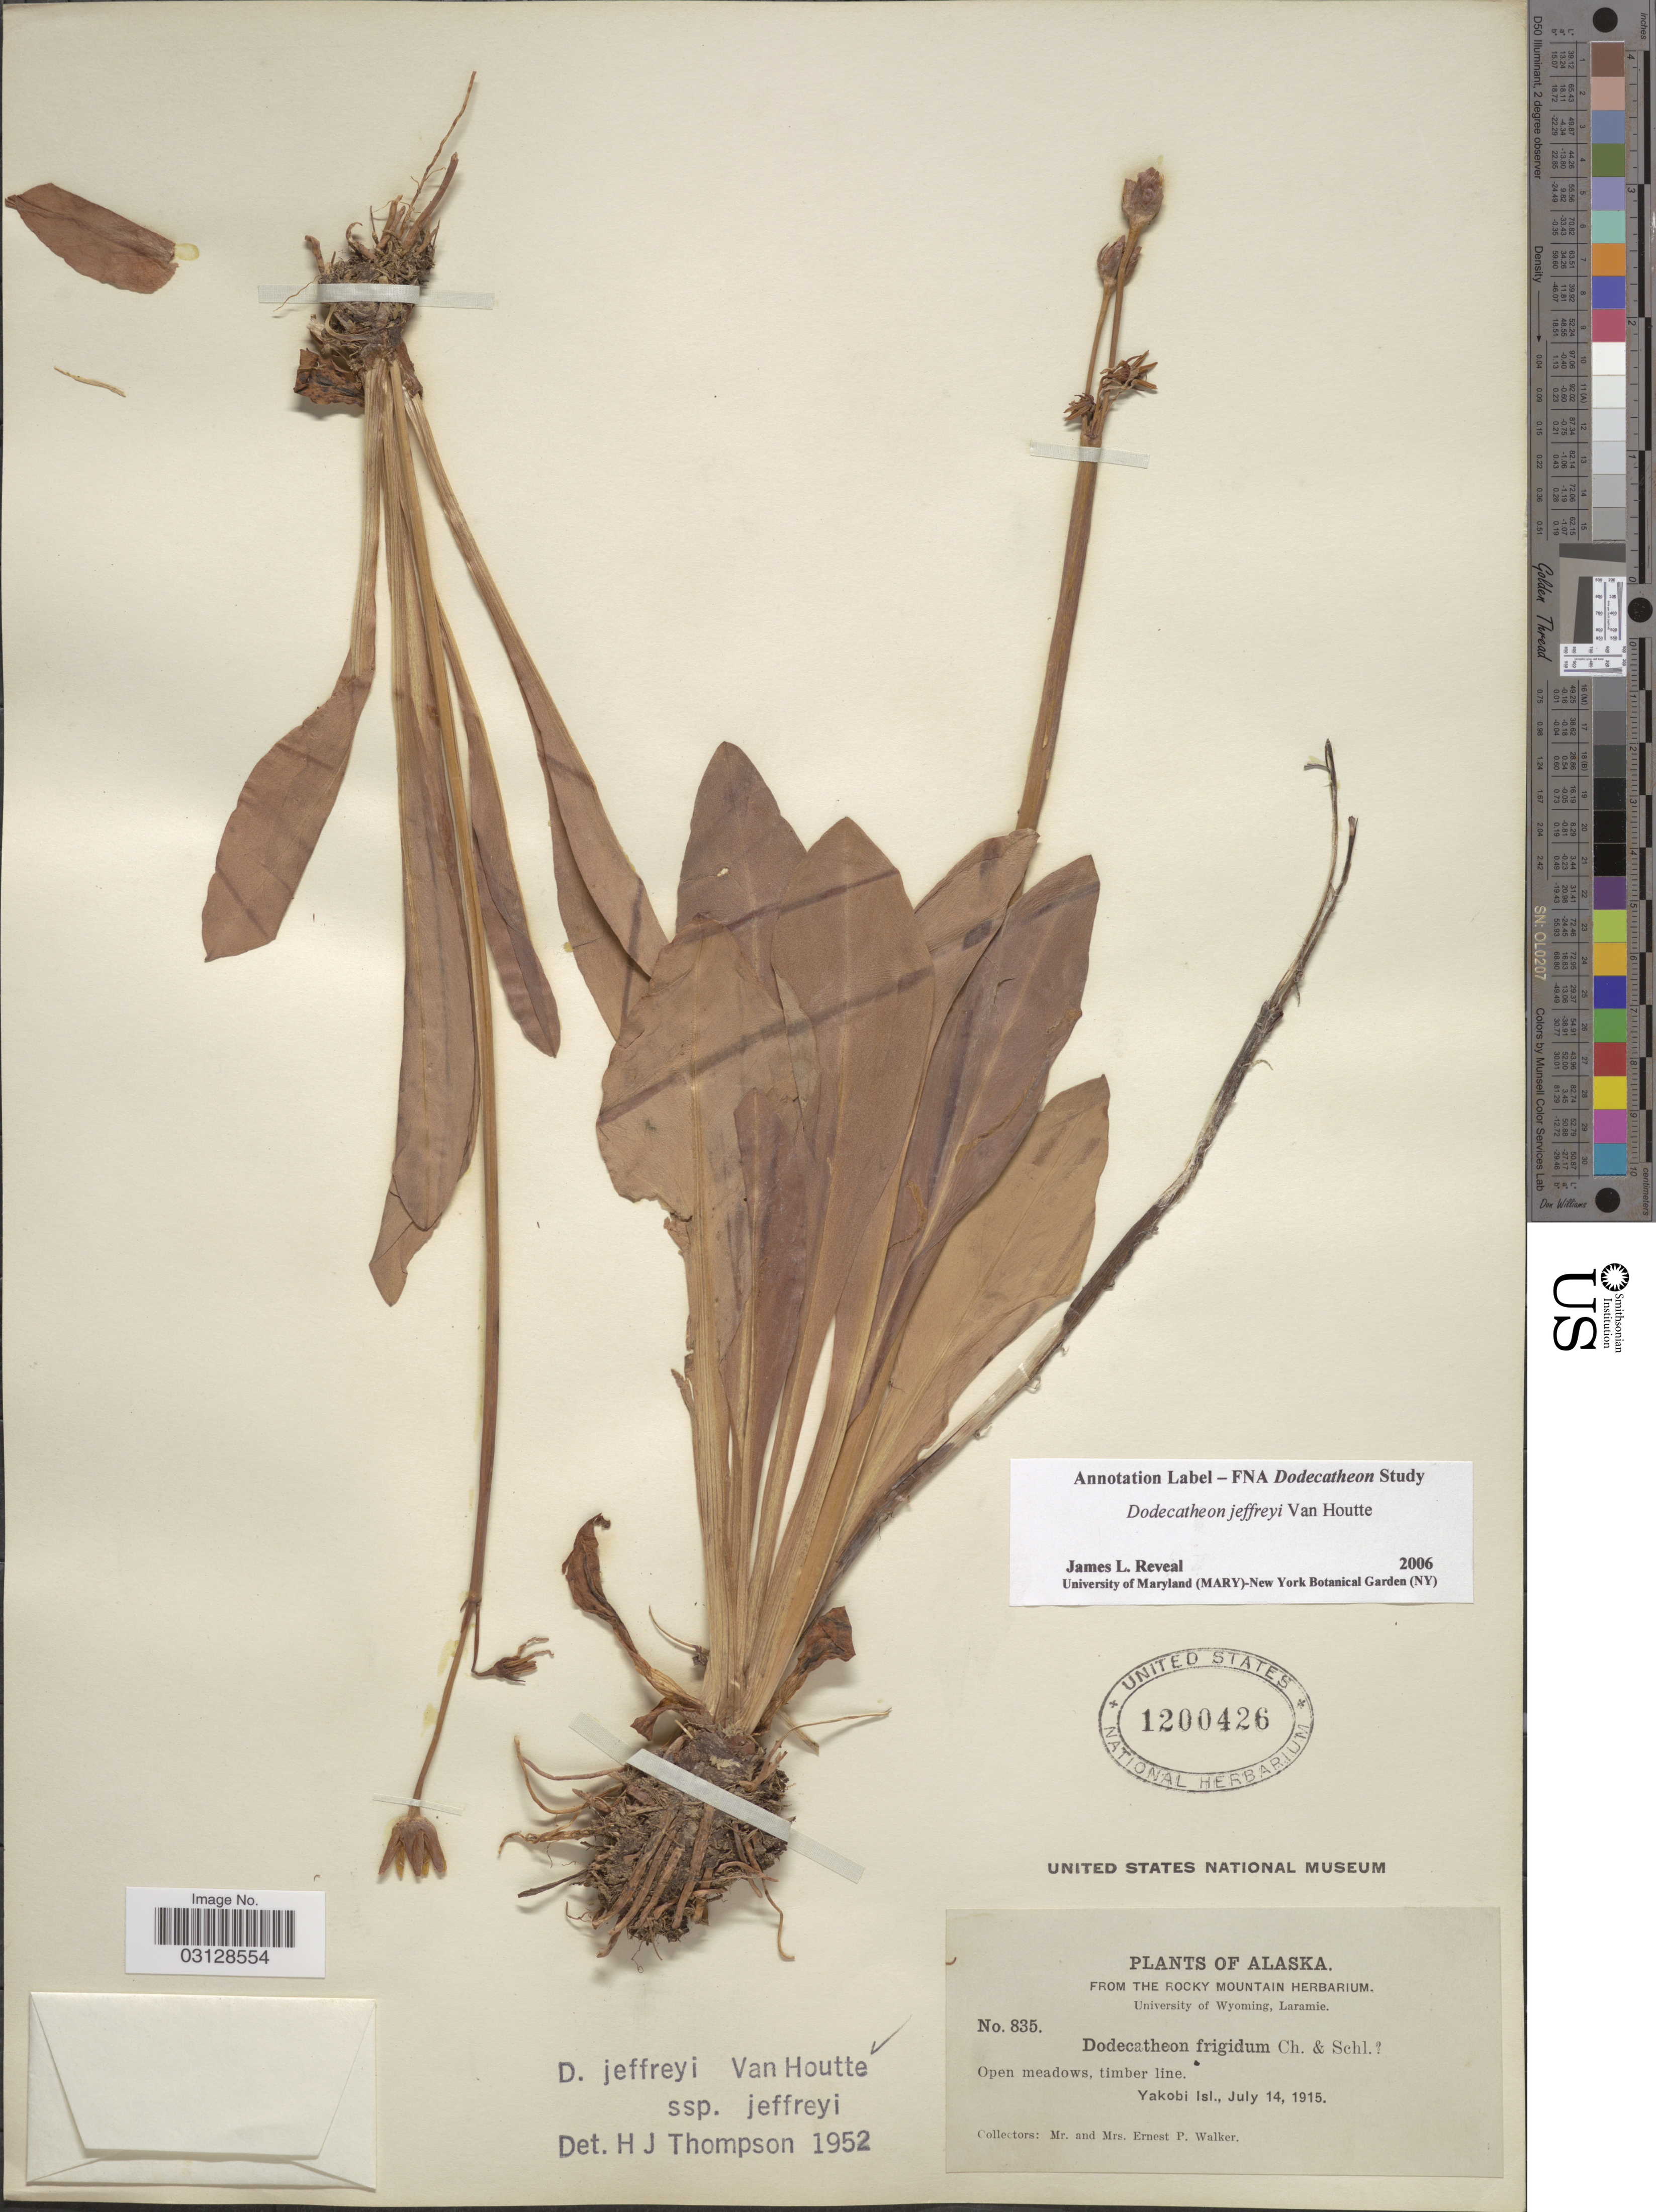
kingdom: Plantae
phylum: Tracheophyta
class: Magnoliopsida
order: Ericales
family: Primulaceae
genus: Dodecatheon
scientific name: Dodecatheon jeffreyi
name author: Van Houtte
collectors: E. P. Walker & E. Walker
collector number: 835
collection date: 1915-07-14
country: United States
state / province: Alaska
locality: Yakobi Isl.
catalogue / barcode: US 1200426